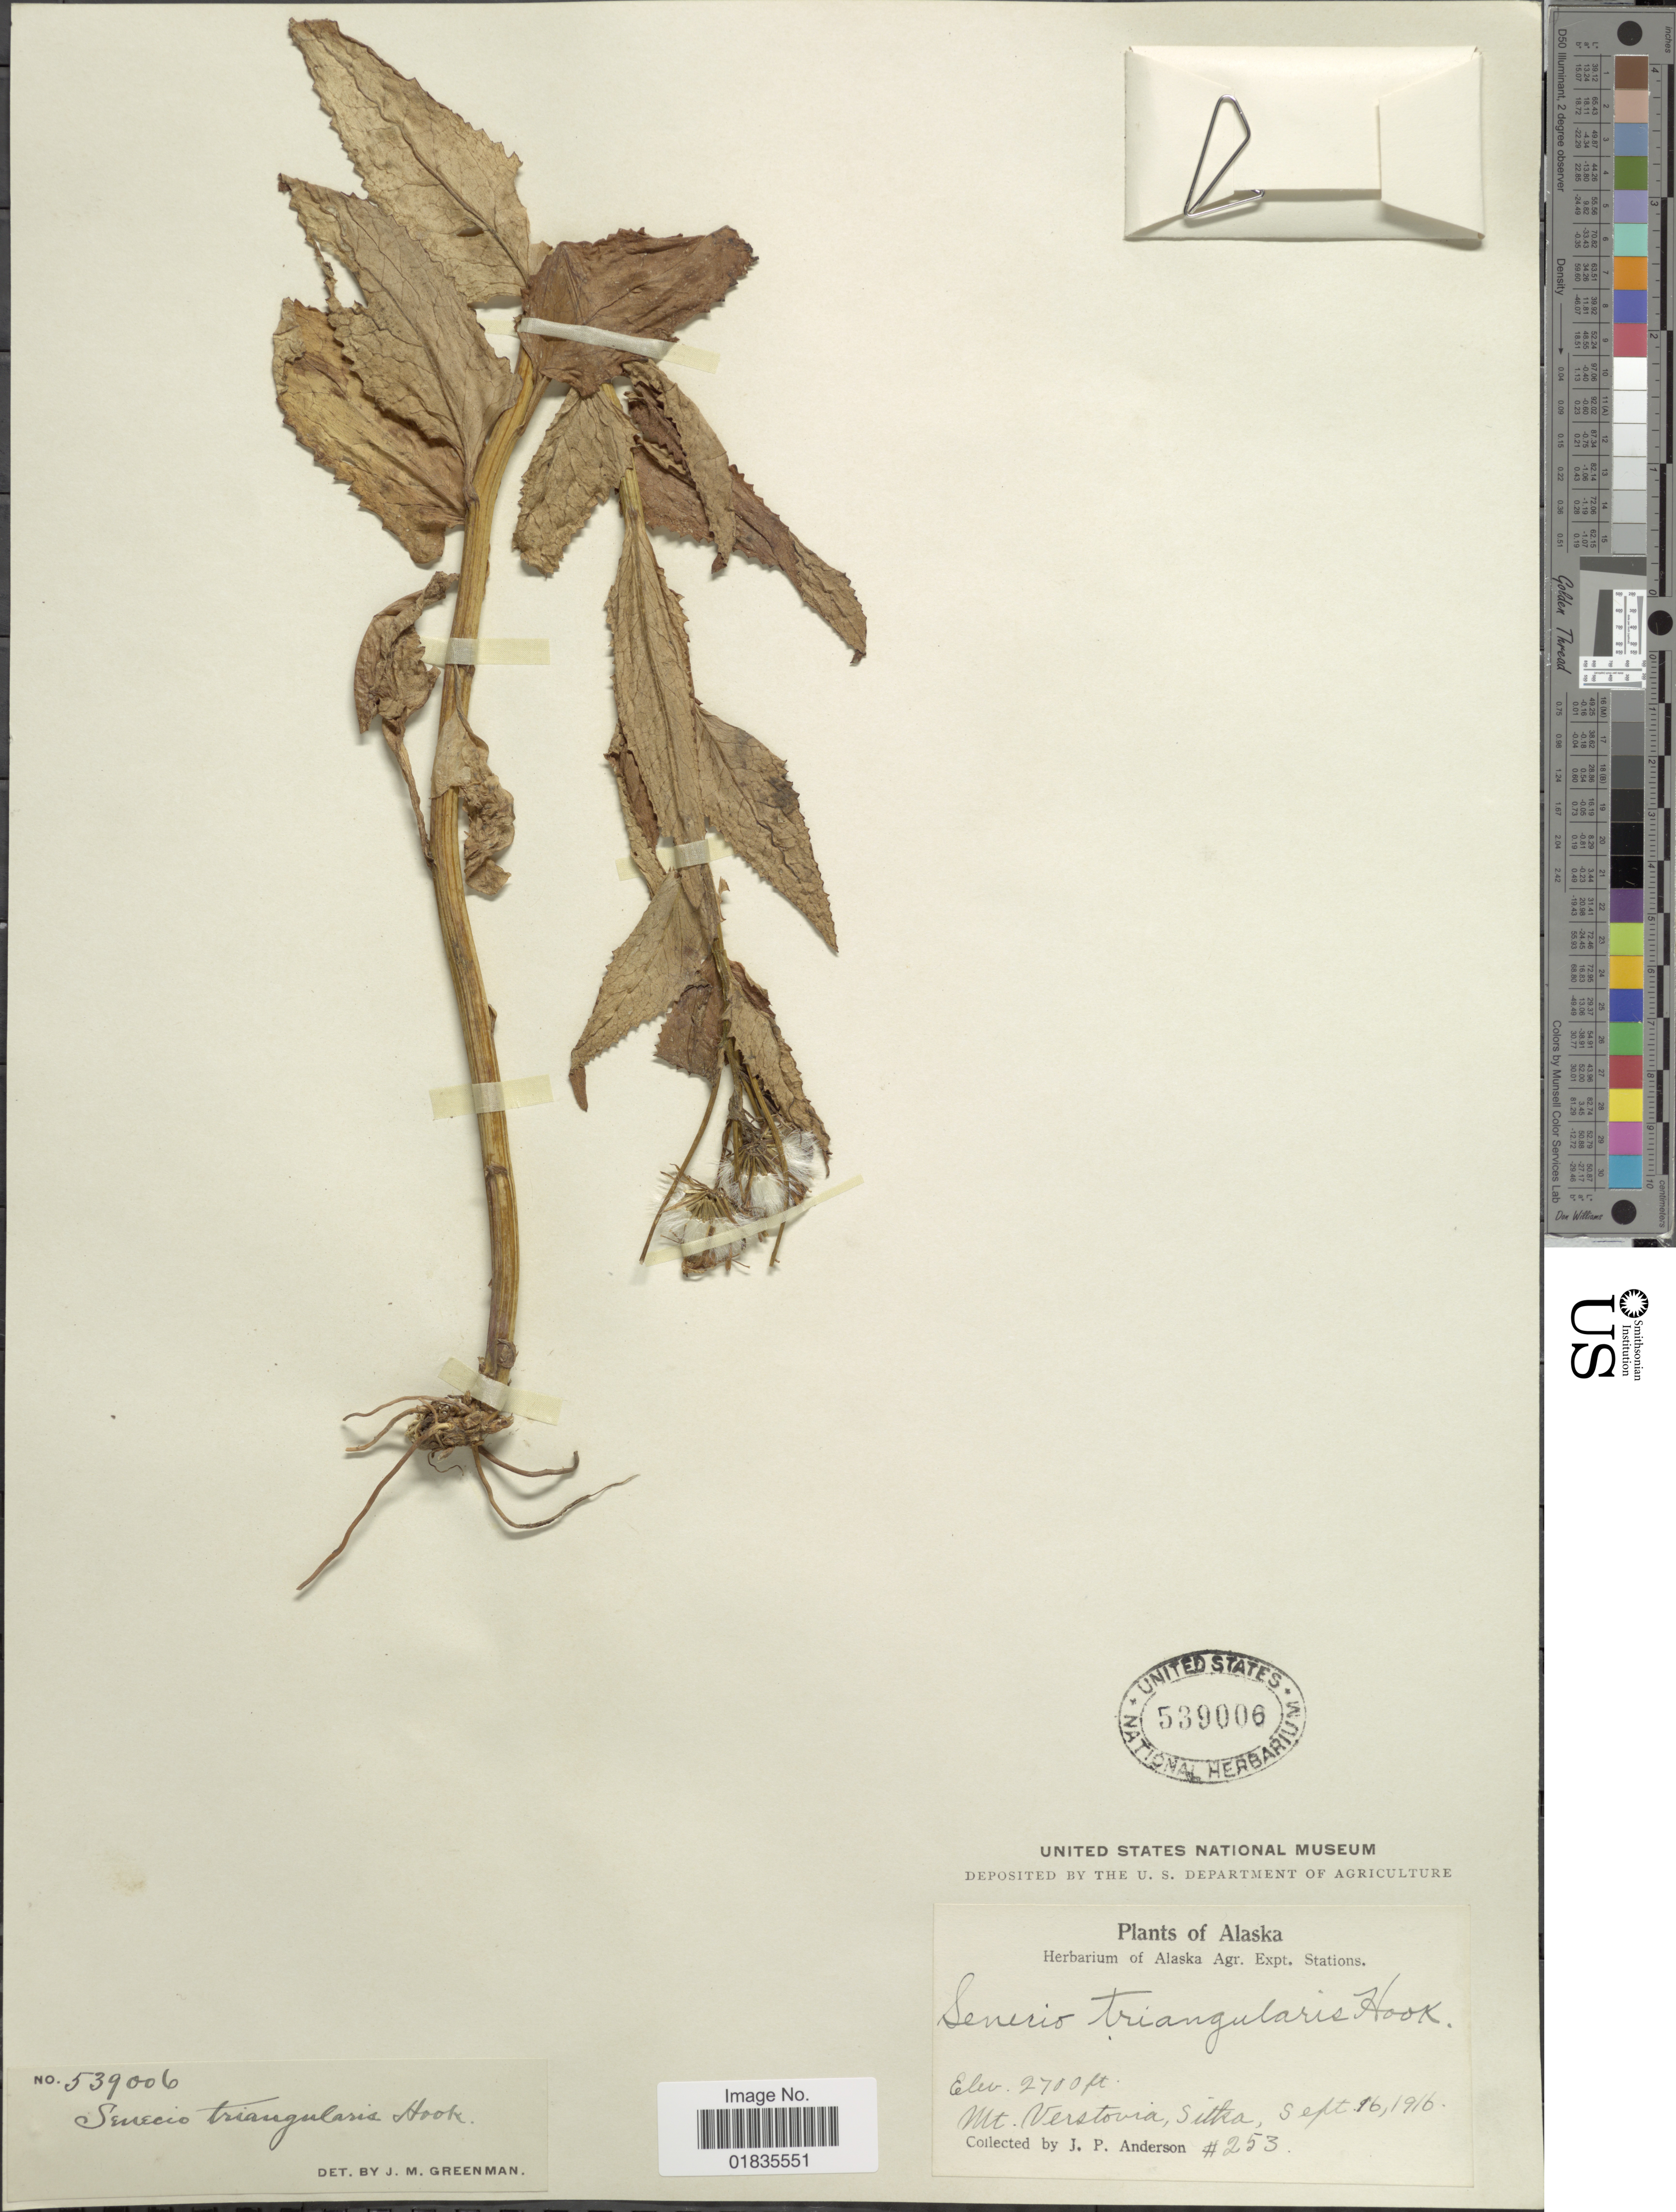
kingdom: Plantae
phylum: Tracheophyta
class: Magnoliopsida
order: Asterales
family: Asteraceae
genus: Senecio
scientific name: Senecio triangularis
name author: Hook.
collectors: J. P. Anderson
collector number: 253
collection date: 1916-09-16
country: United States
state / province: Alaska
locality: Mt. Vertovia, Sitka.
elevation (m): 823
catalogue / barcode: US 539006